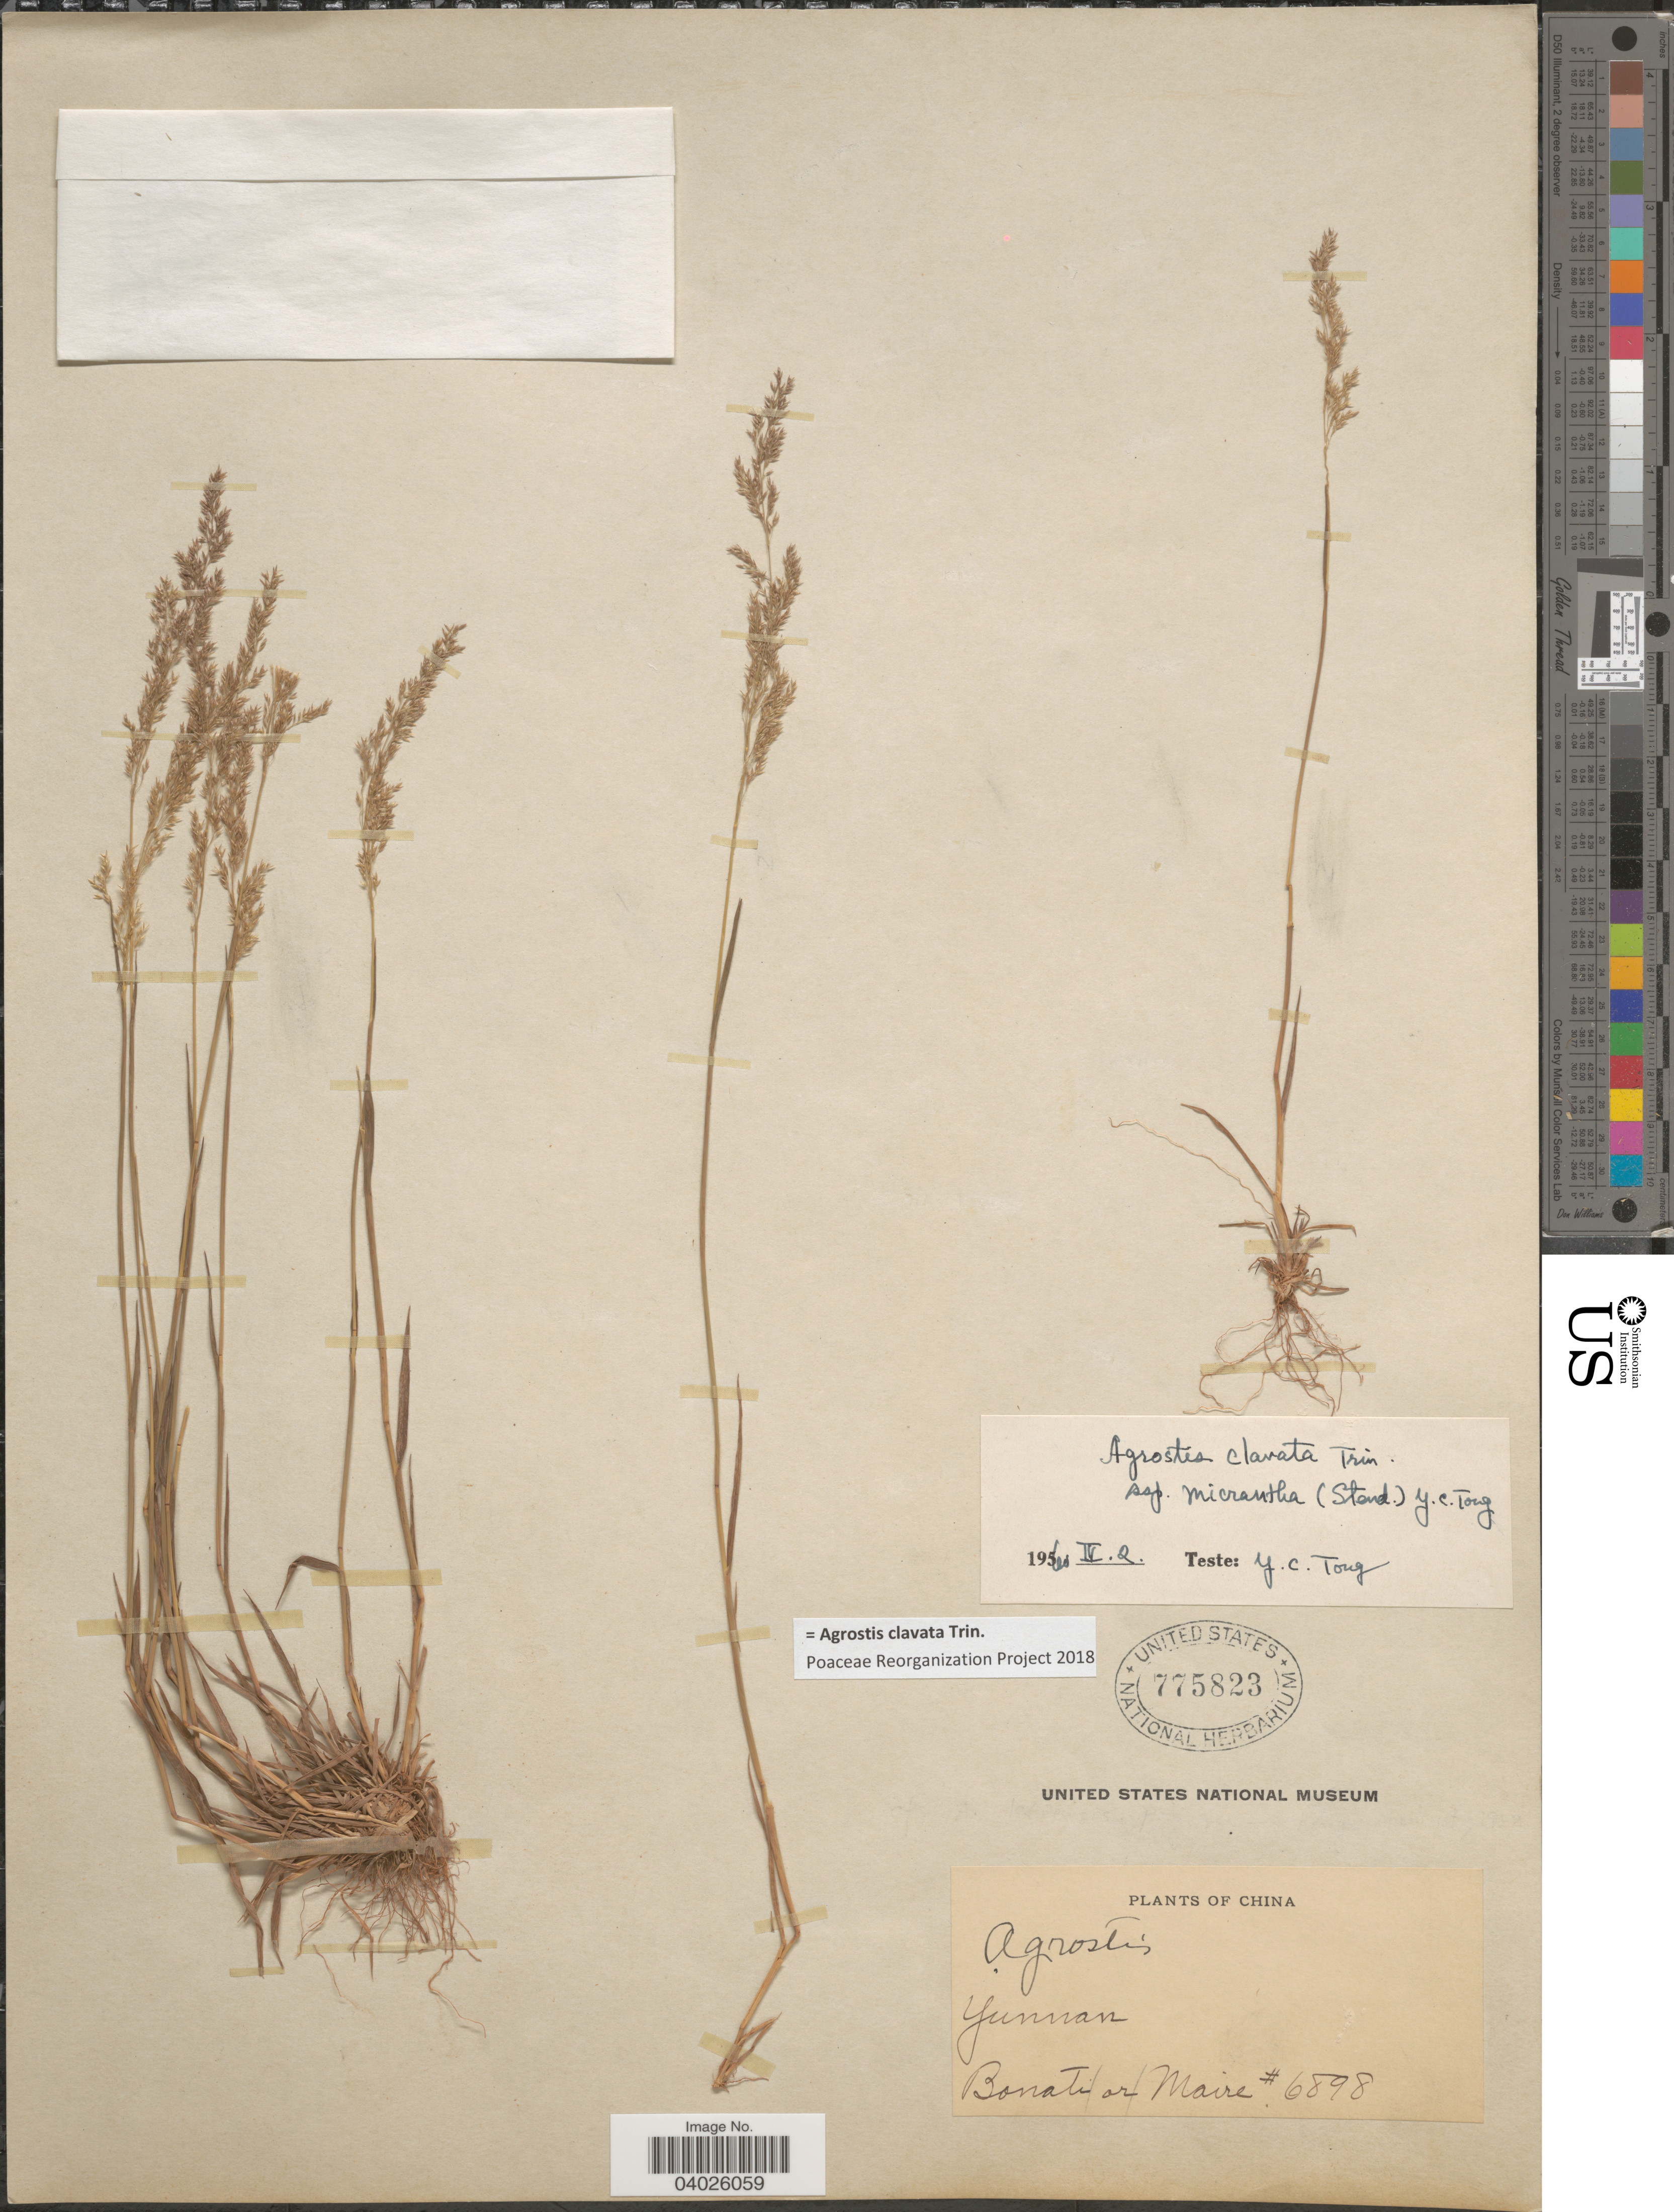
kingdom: Plantae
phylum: Tracheophyta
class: Liliopsida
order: Poales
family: Poaceae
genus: Agrostis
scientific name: Agrostis clavata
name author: Trin.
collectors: -. Bonati & Maire, --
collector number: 6898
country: China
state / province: Yunnan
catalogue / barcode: US 775823